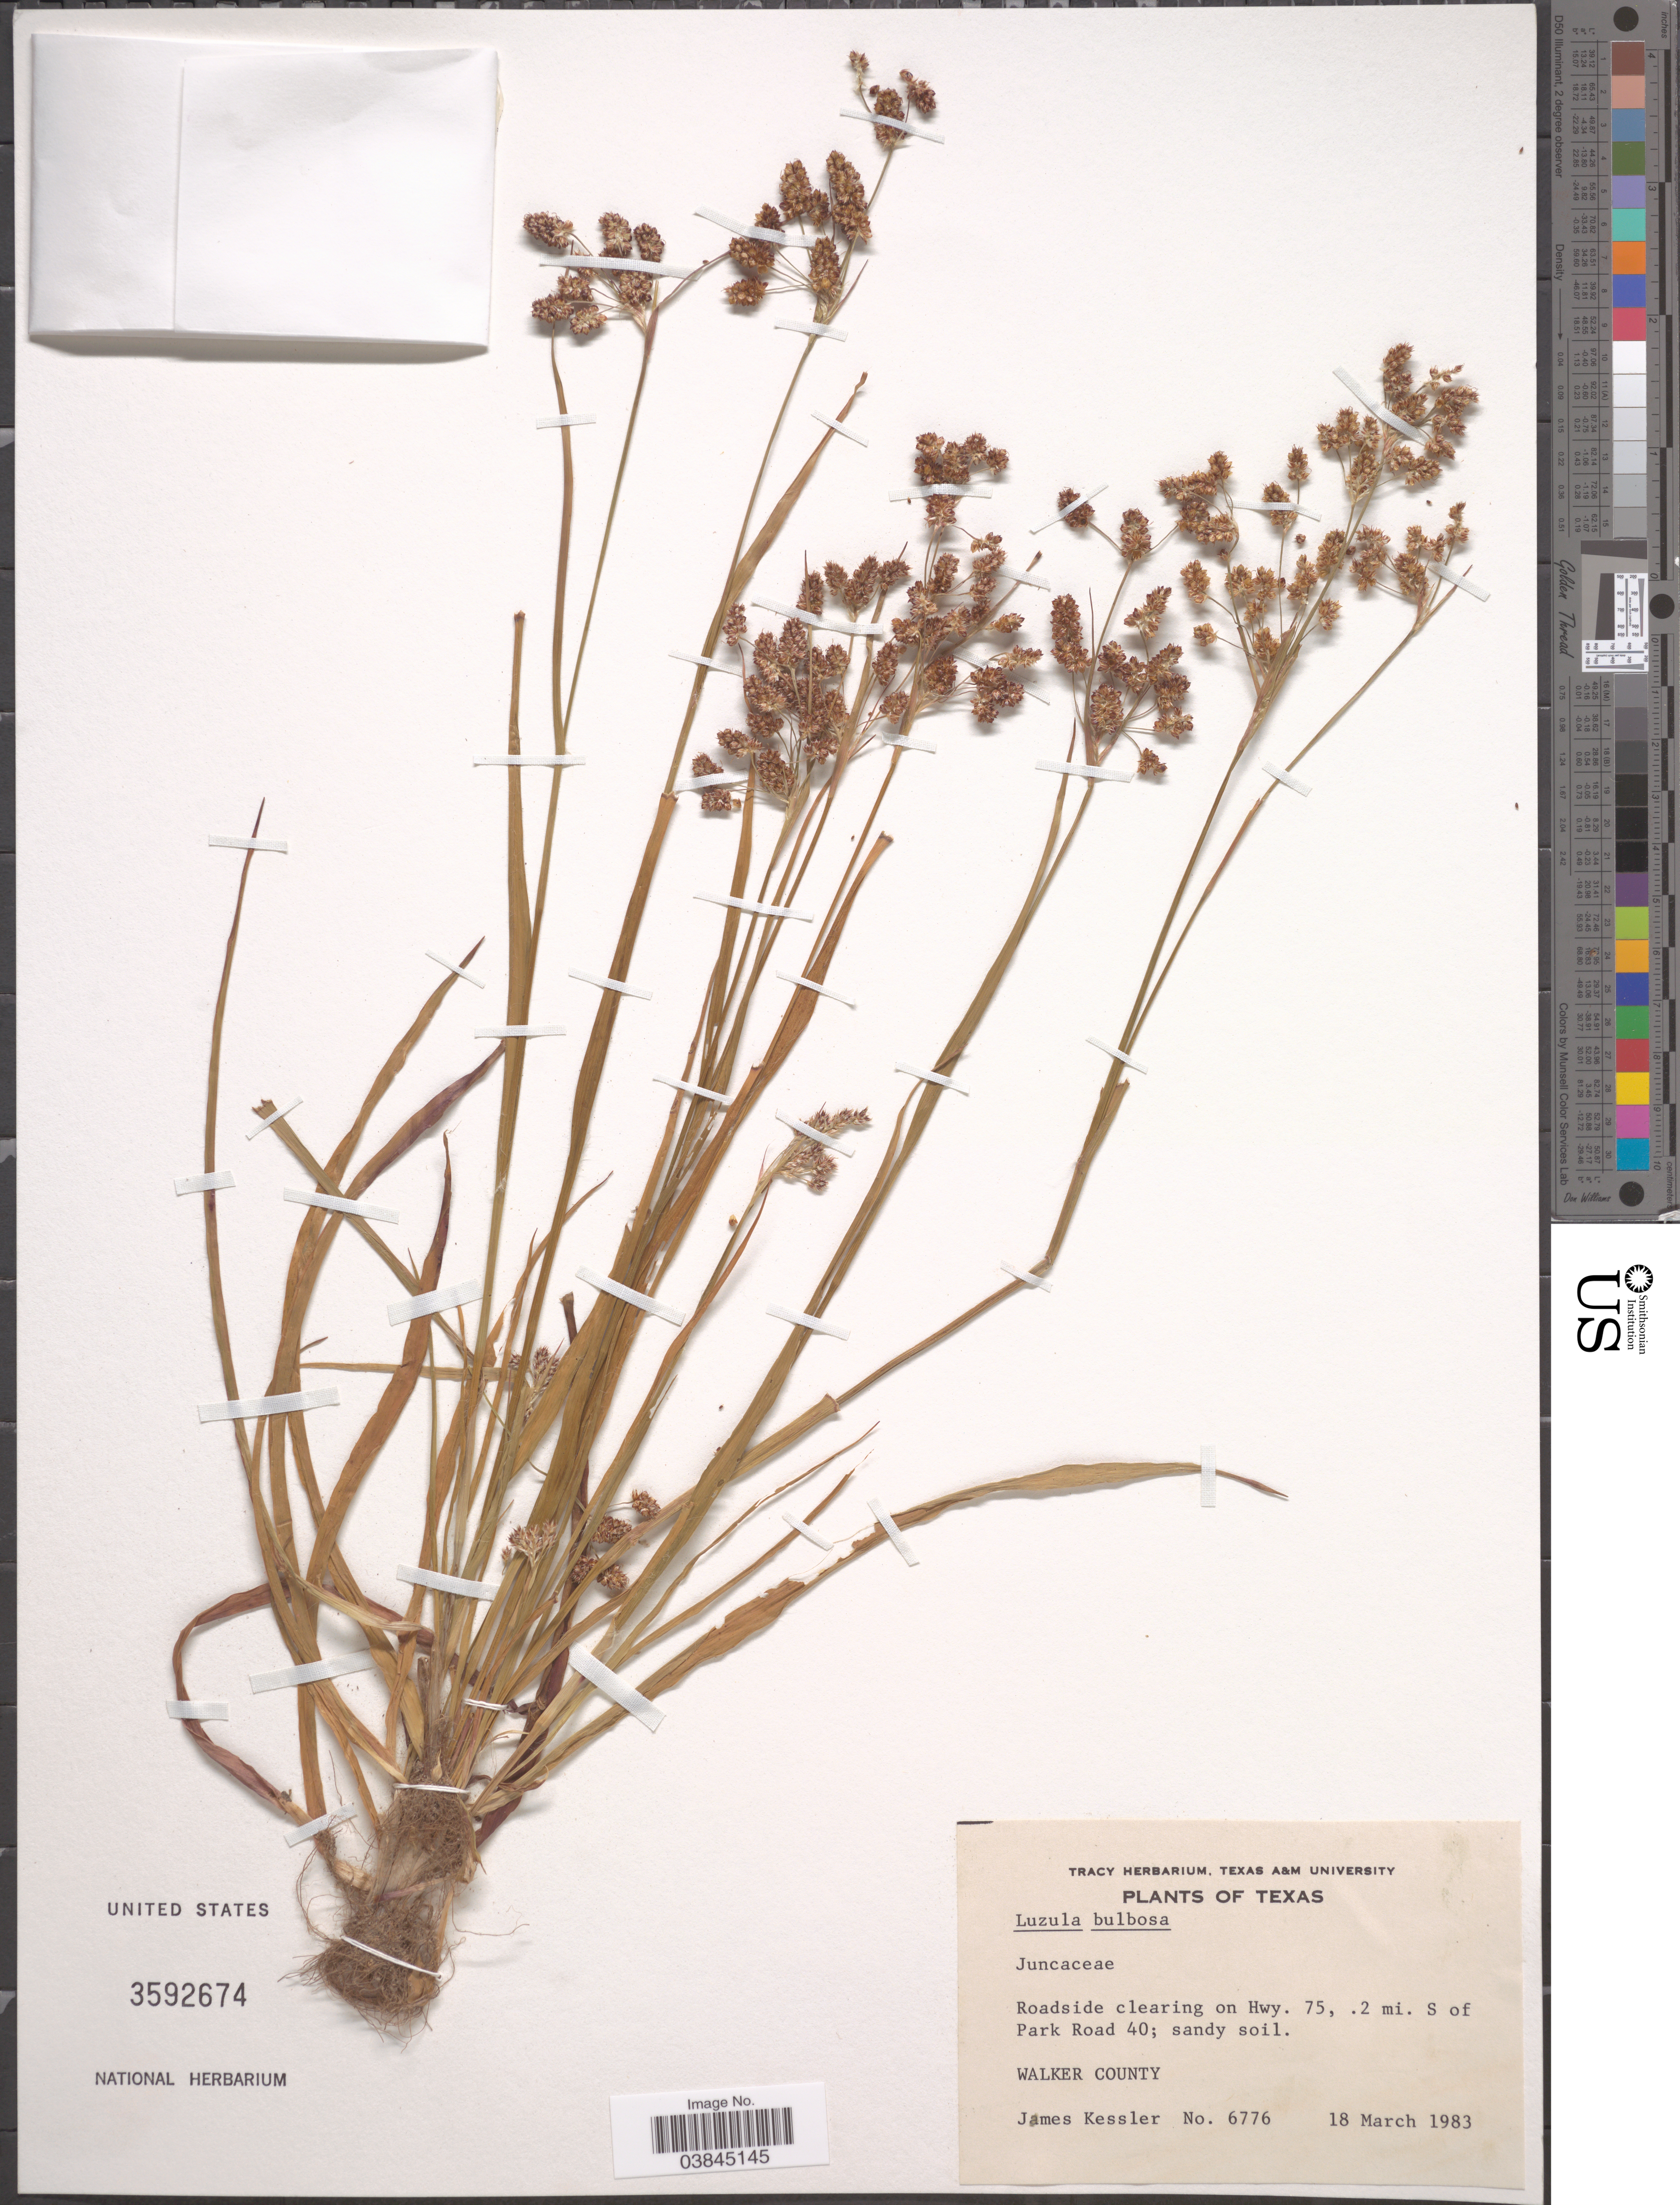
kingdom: Plantae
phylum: Tracheophyta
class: Liliopsida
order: Poales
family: Juncaceae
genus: Luzula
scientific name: Luzula bulbosa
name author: (Alph. Wood) Smyth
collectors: J. W. Kessler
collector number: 6776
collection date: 1983-03-18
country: United States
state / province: Texas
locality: Roadside clearing on Hwy. 75, .2 mi. S of Park Road 40. Walker County.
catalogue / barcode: US 3592674